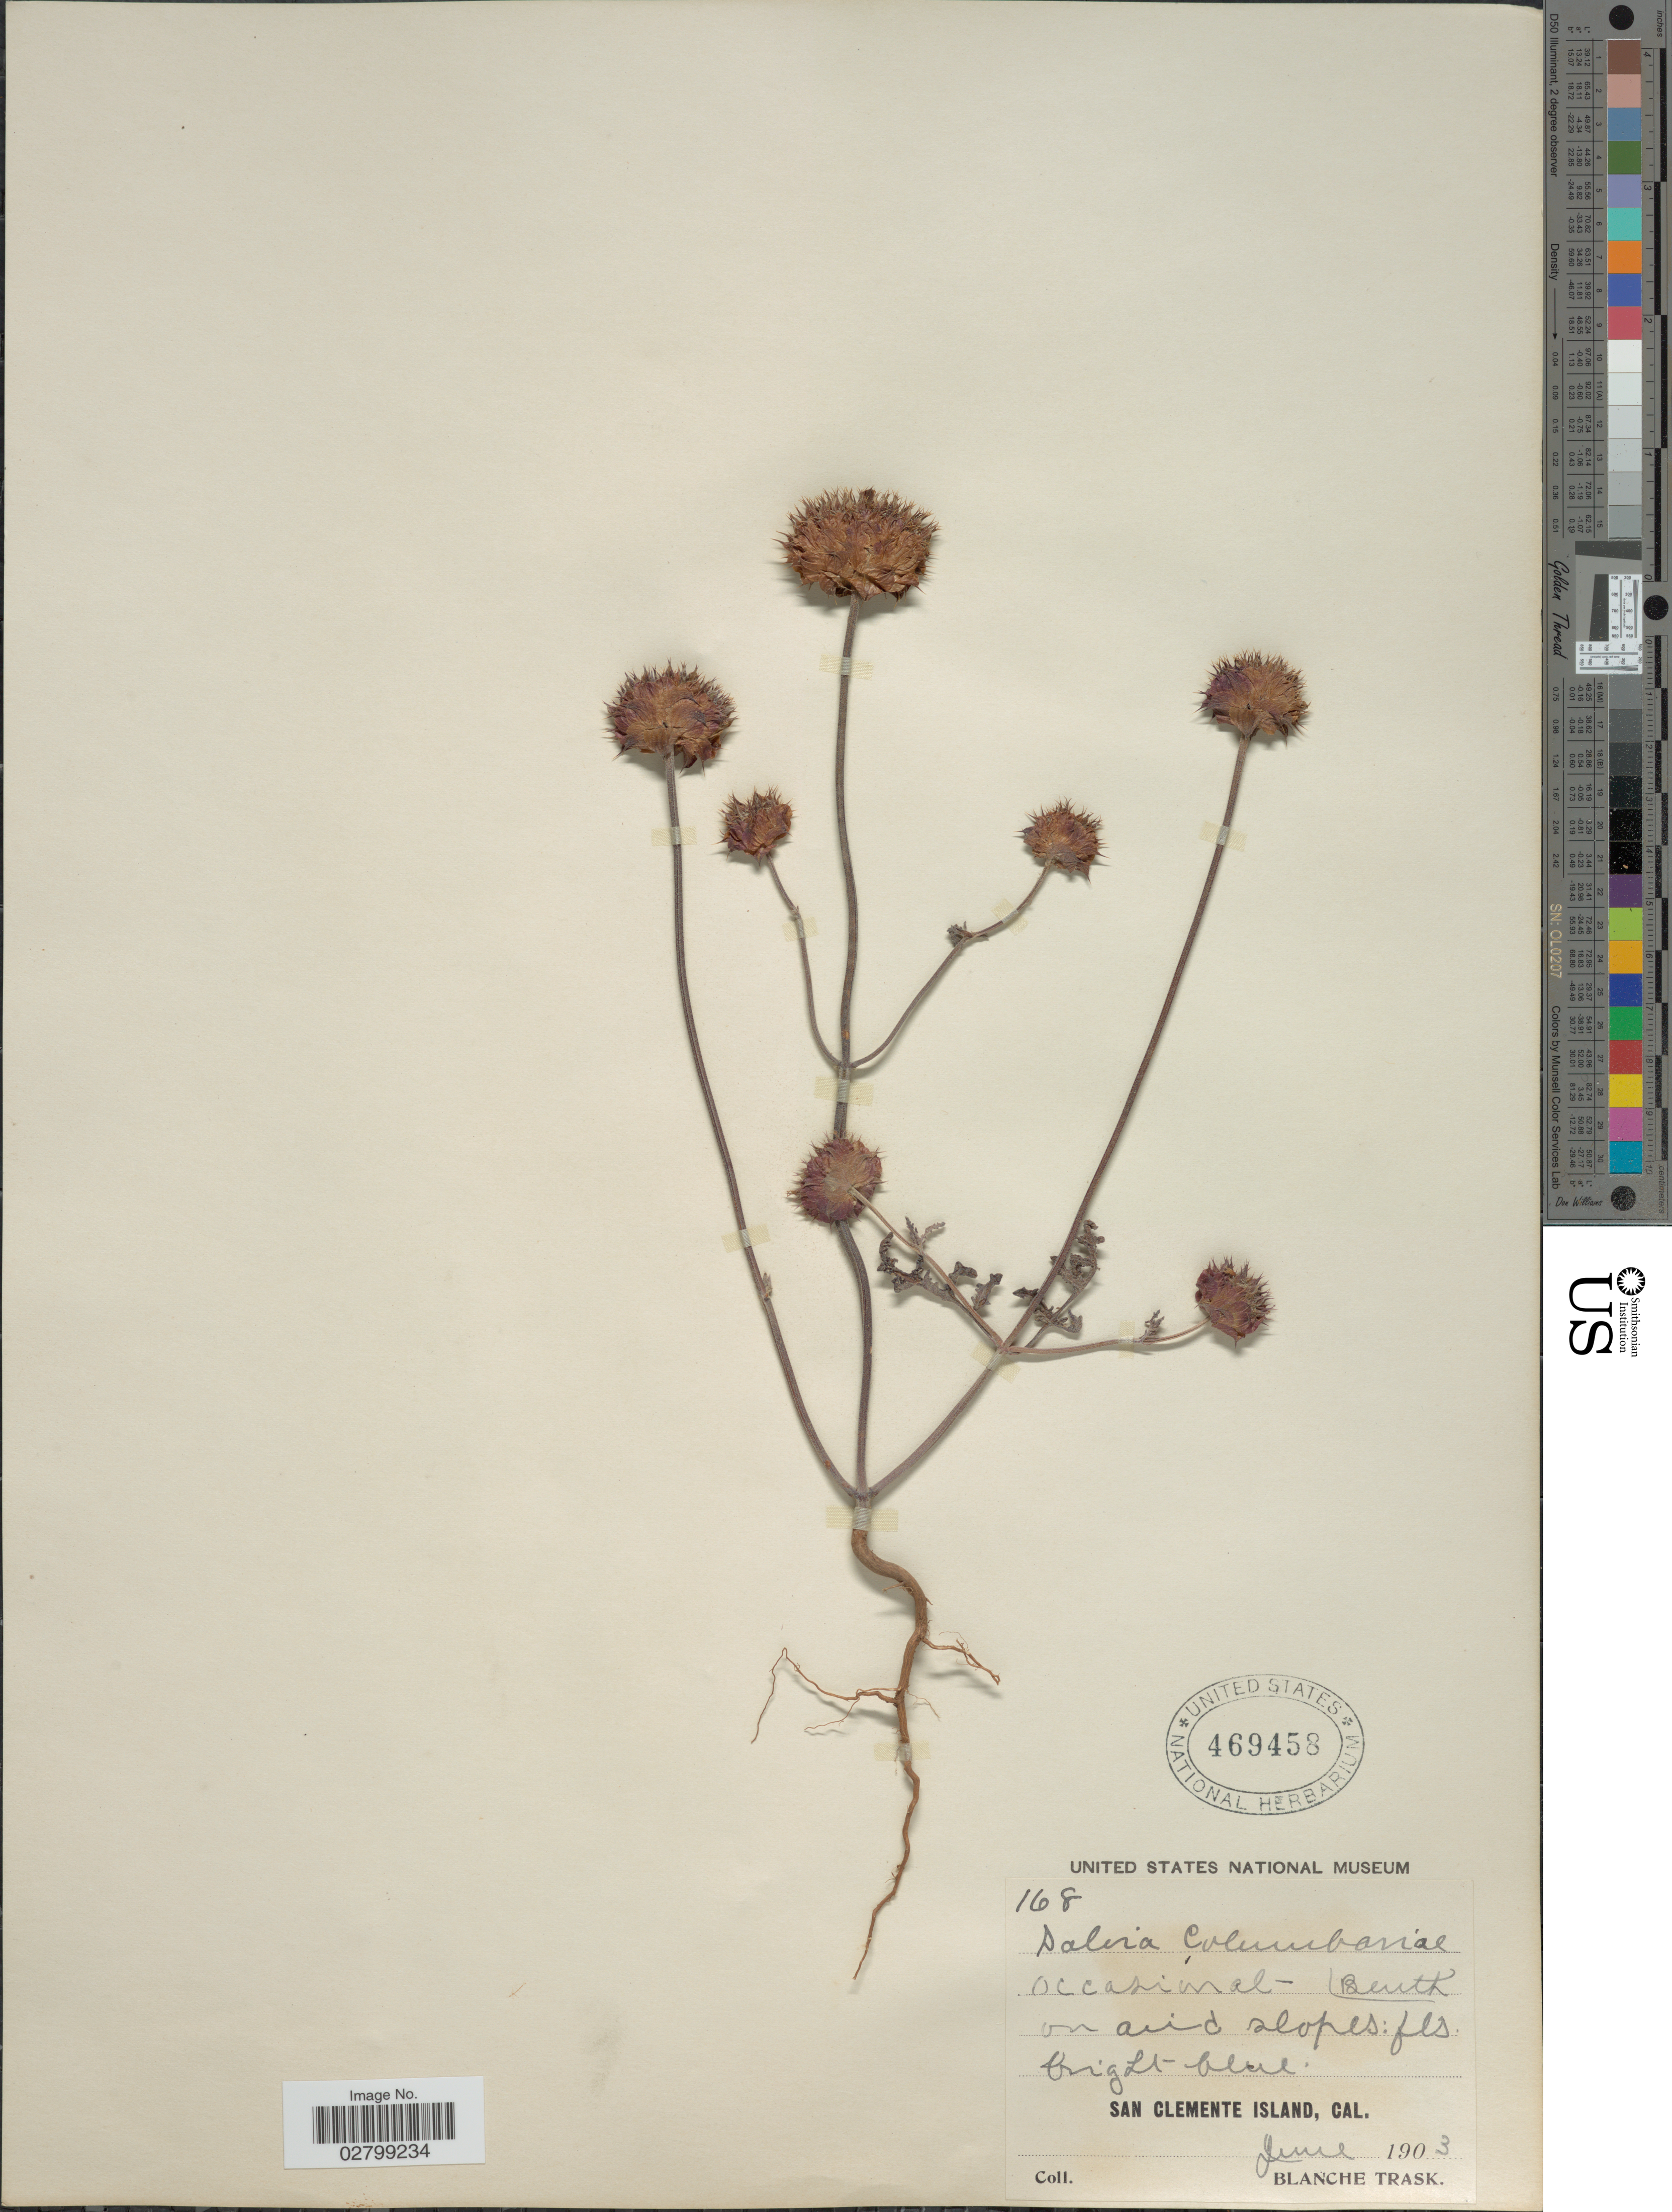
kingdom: Plantae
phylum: Tracheophyta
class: Magnoliopsida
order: Lamiales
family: Lamiaceae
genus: Salvia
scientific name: Salvia columbariae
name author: Benth.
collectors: B. Trask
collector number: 168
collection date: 1903-06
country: United States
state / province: California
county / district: Los Angeles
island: San Clemente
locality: San Clemente Island.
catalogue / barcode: US 469458